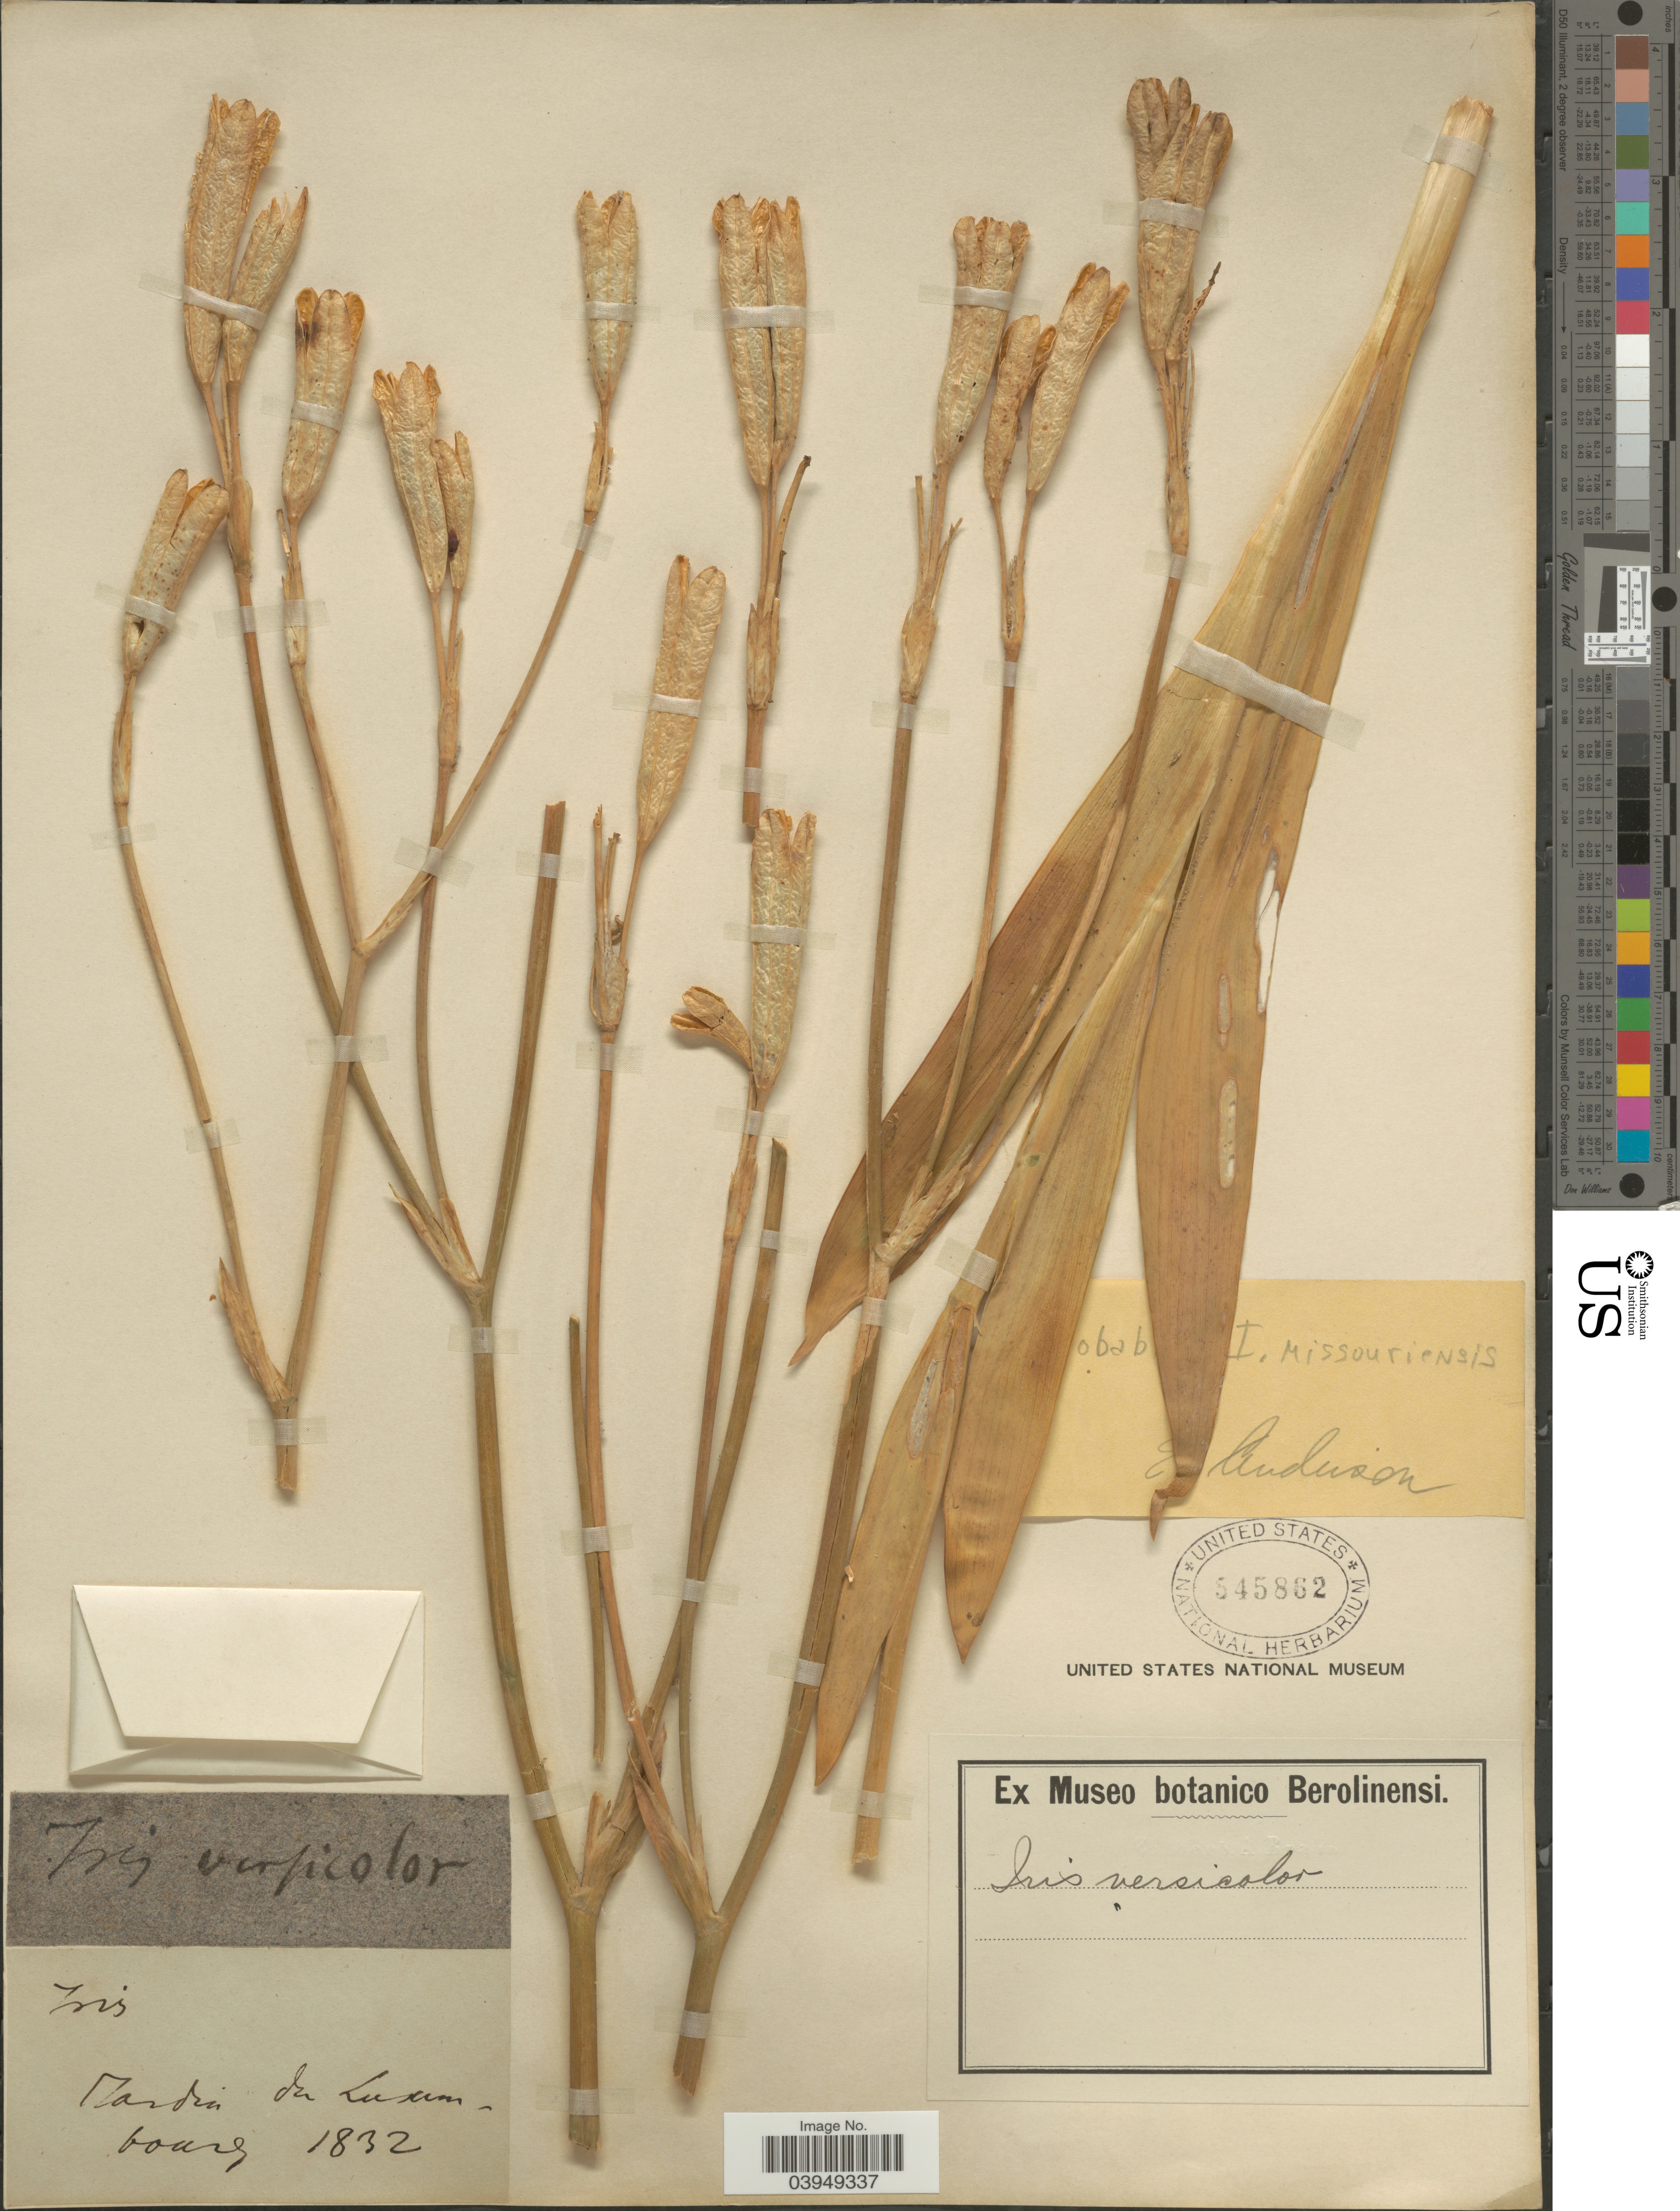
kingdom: Plantae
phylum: Tracheophyta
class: Liliopsida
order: Asparagales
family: Iridaceae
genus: Iris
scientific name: Iris versicolor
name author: L.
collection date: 1832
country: Luxembourg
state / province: Luxembourg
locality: Jardin de Luxembourg.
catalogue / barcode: US 545862